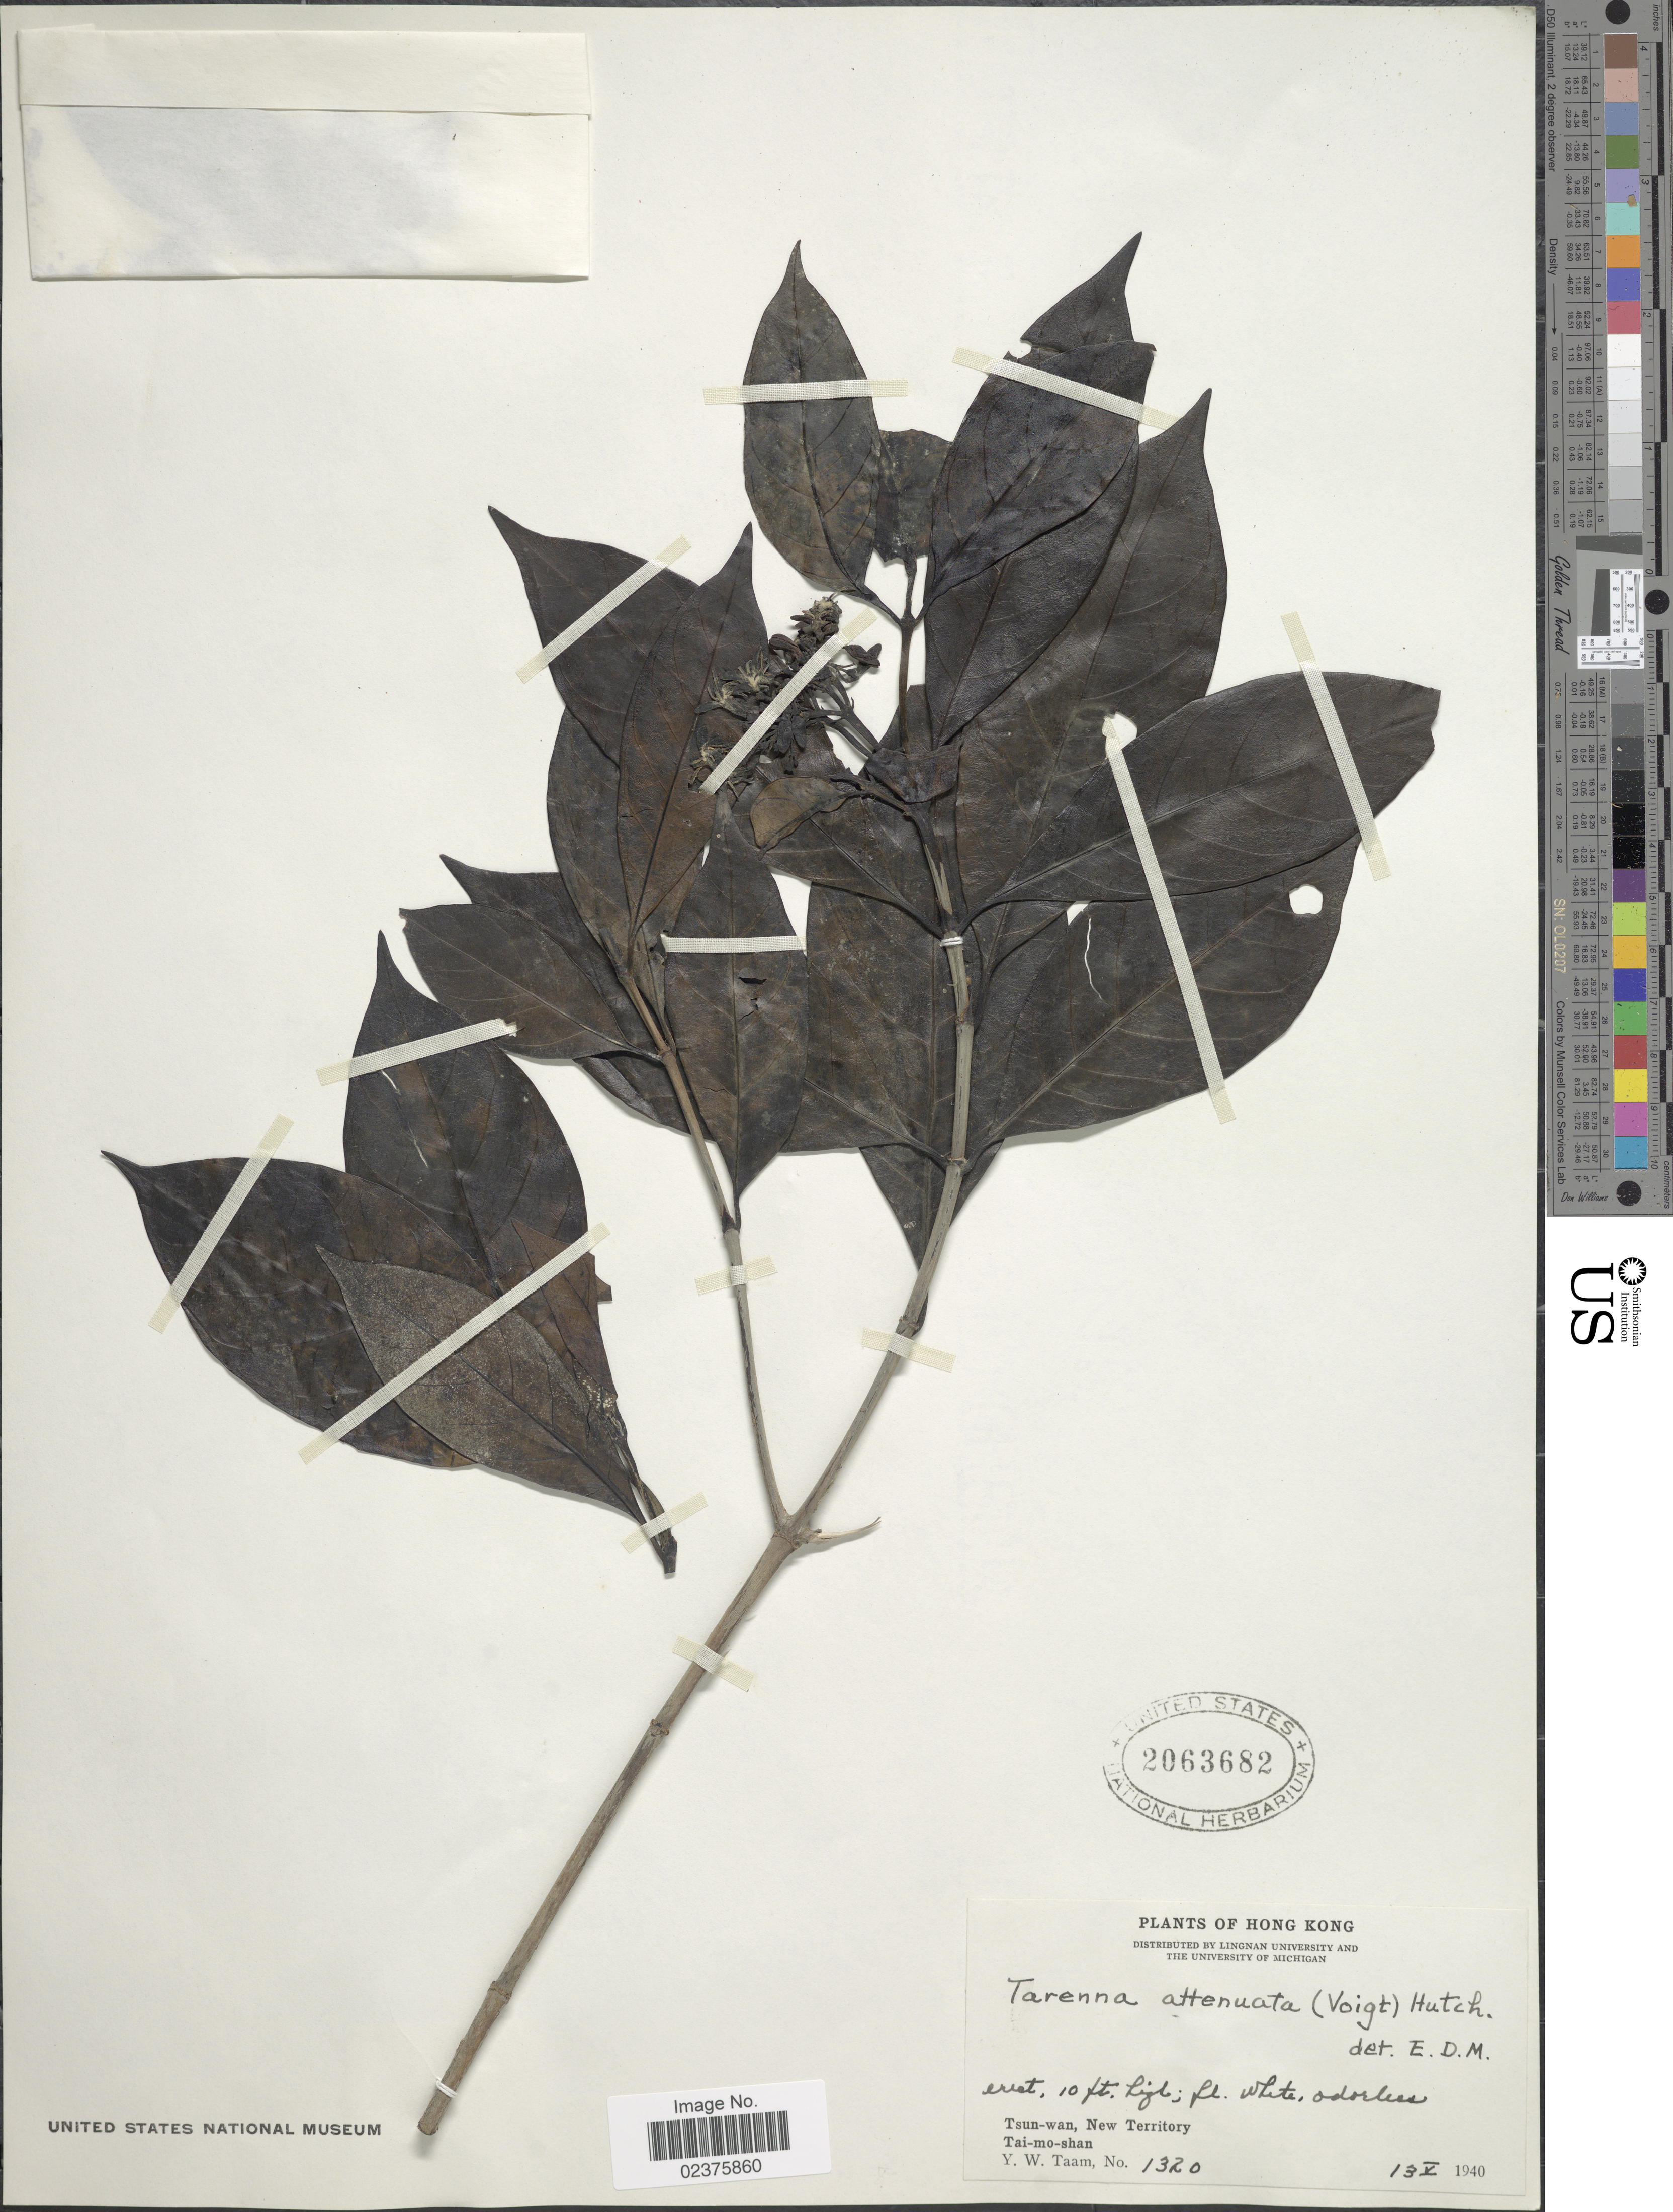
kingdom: Plantae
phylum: Tracheophyta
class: Magnoliopsida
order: Gentianales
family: Rubiaceae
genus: Tarenna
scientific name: Tarenna attenuata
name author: (Hook. f.) Hutchinson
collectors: Y. W. Taam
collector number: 1320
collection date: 1940-05-13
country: China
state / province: Hong Kong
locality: Tsun-wan, New Territory, Tai-mo-shan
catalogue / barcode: US 2063682